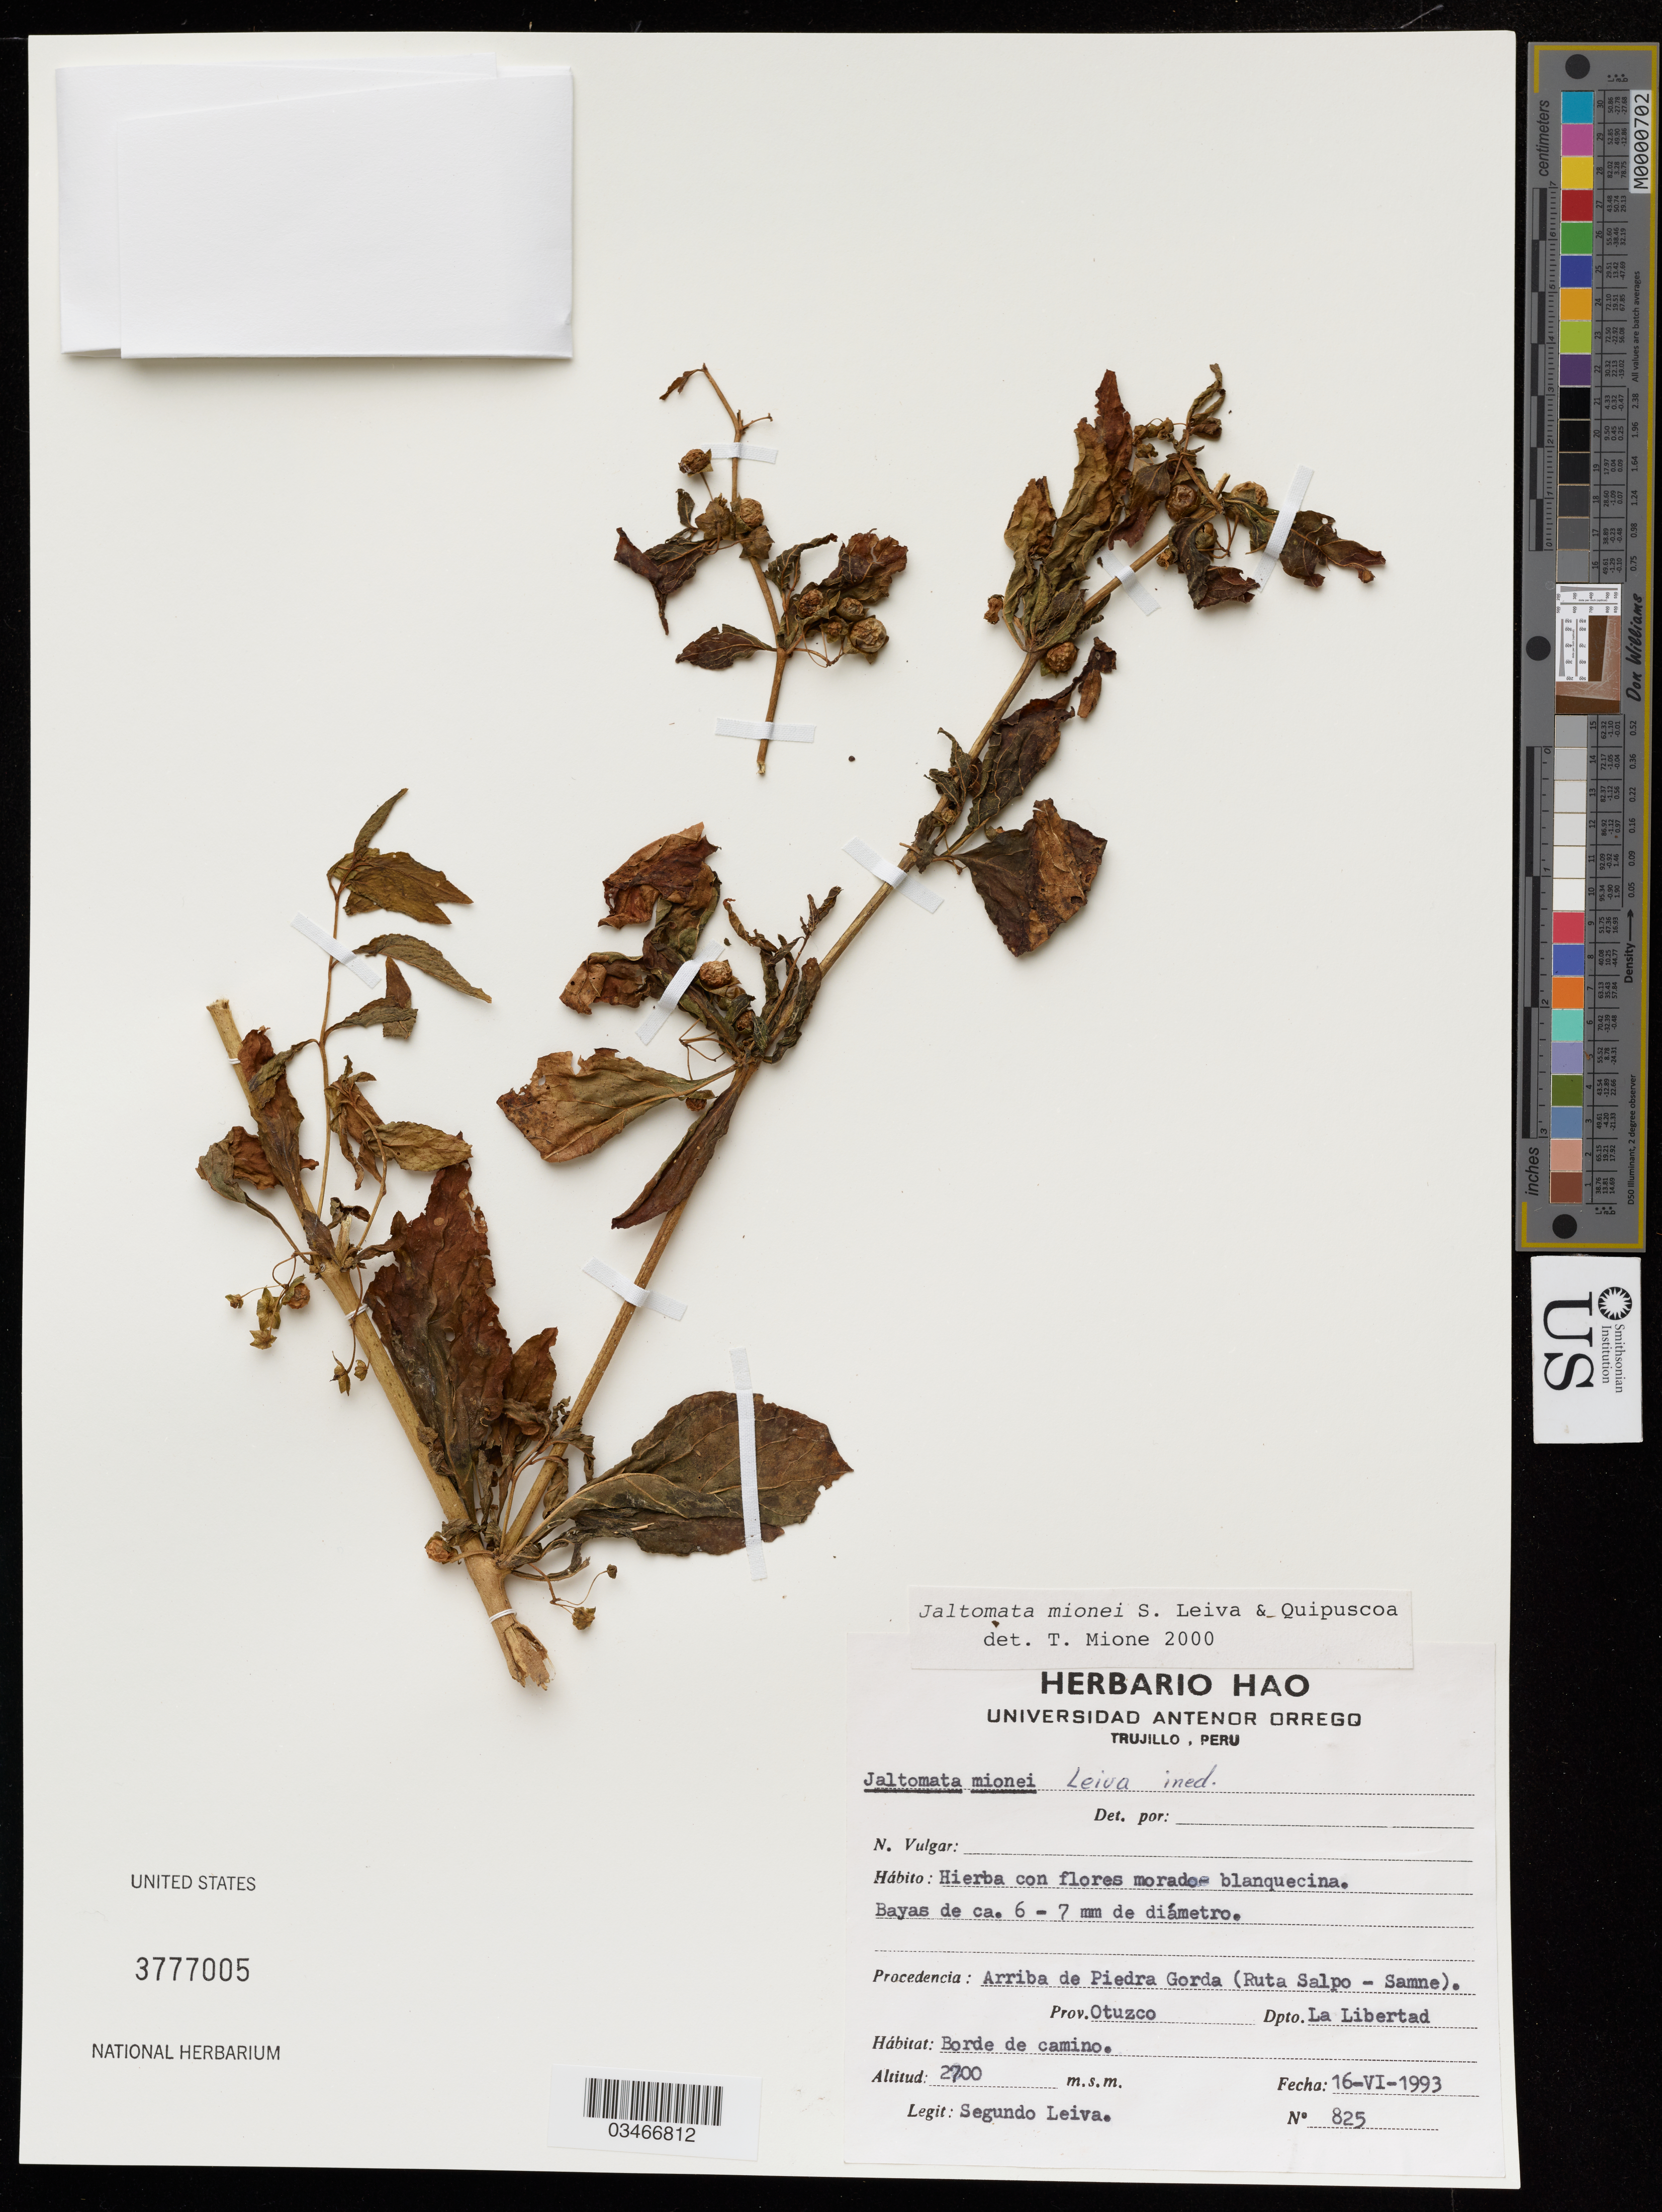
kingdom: Plantae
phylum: Tracheophyta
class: Magnoliopsida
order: Solanales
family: Solanaceae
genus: Jaltomata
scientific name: Jaltomata mionei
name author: S. Leiva & Quipuscoa S.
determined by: Mione, Thomas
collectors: S. Leiva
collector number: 825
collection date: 1993-06-16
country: Peru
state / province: La Libertad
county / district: Otuzco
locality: Arriba de Piedra Gorda (Ruta Salpo - Samne).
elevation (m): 2700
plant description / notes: Additional type material.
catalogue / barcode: US 3777005